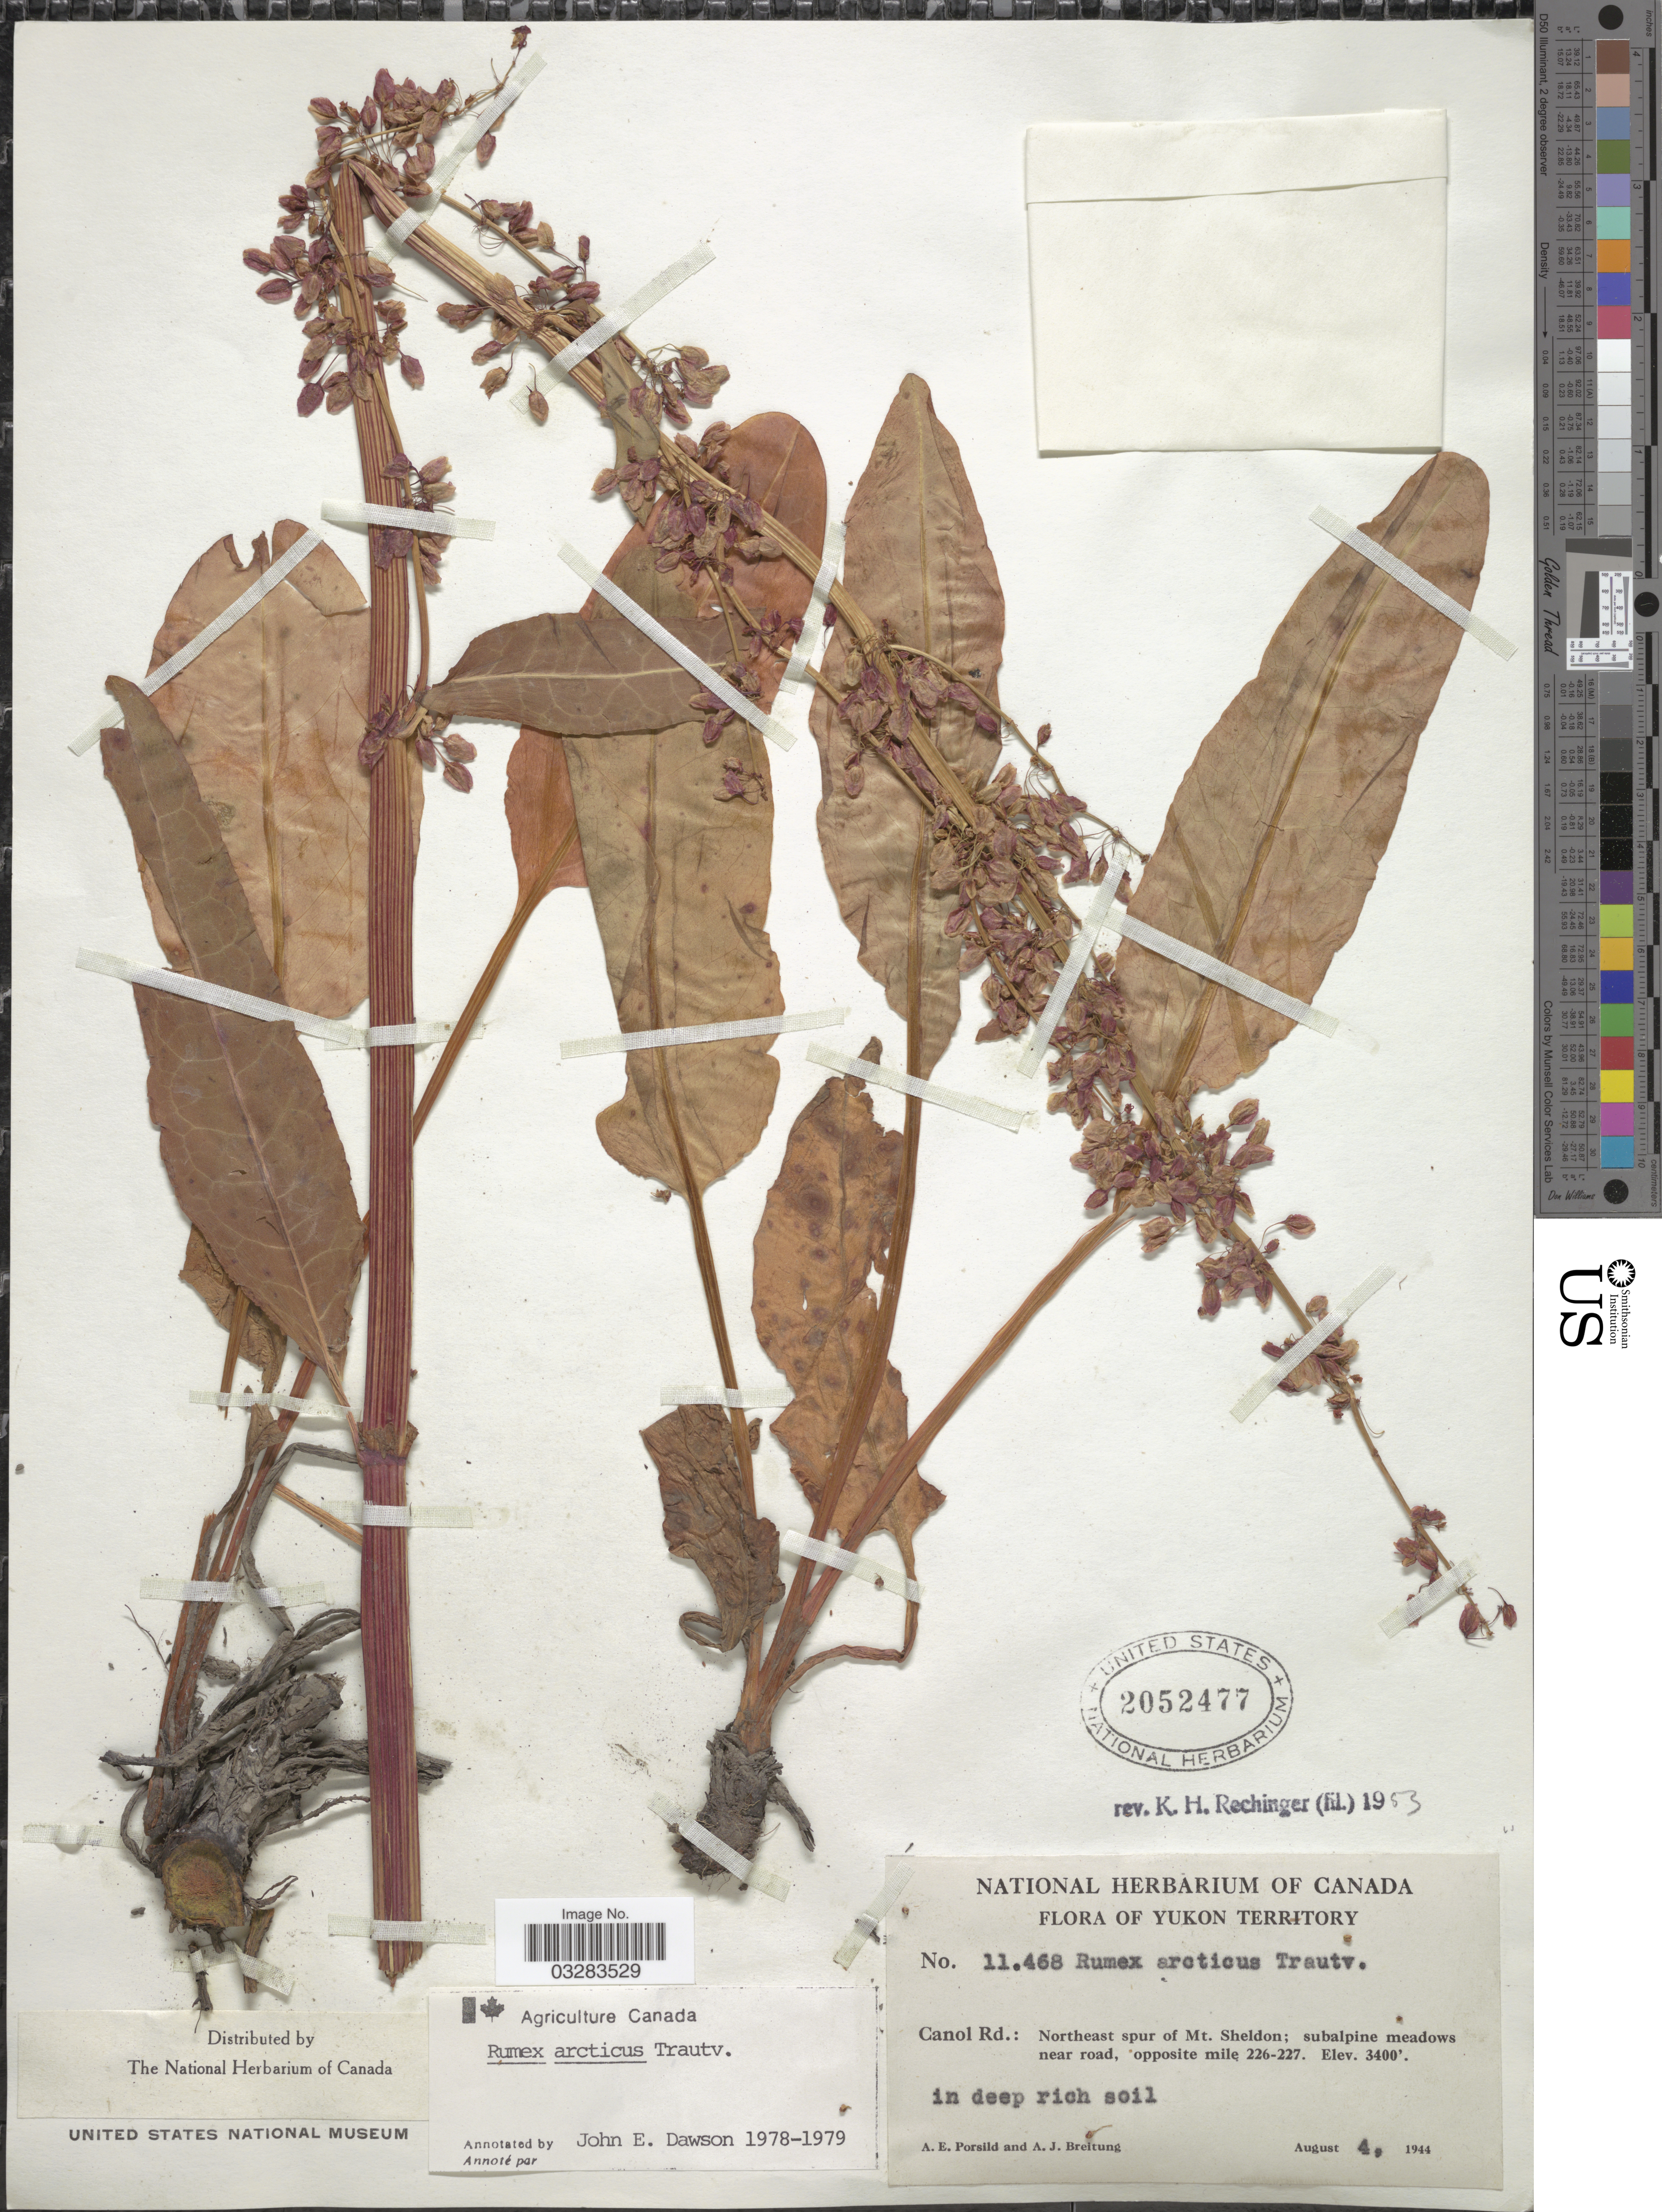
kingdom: Plantae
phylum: Tracheophyta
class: Magnoliopsida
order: Caryophyllales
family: Polygonaceae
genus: Rumex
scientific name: Rumex arcticus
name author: Trautv.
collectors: A. E. Porsild & A. Breitung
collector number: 11468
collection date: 1944-08-04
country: Canada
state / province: Yukon Territory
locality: Canol Rd.: Northeast spur of Mt. Sheldon; subalpine meadows near road, opposite mile 226-227.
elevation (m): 1036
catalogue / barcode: US 2052477